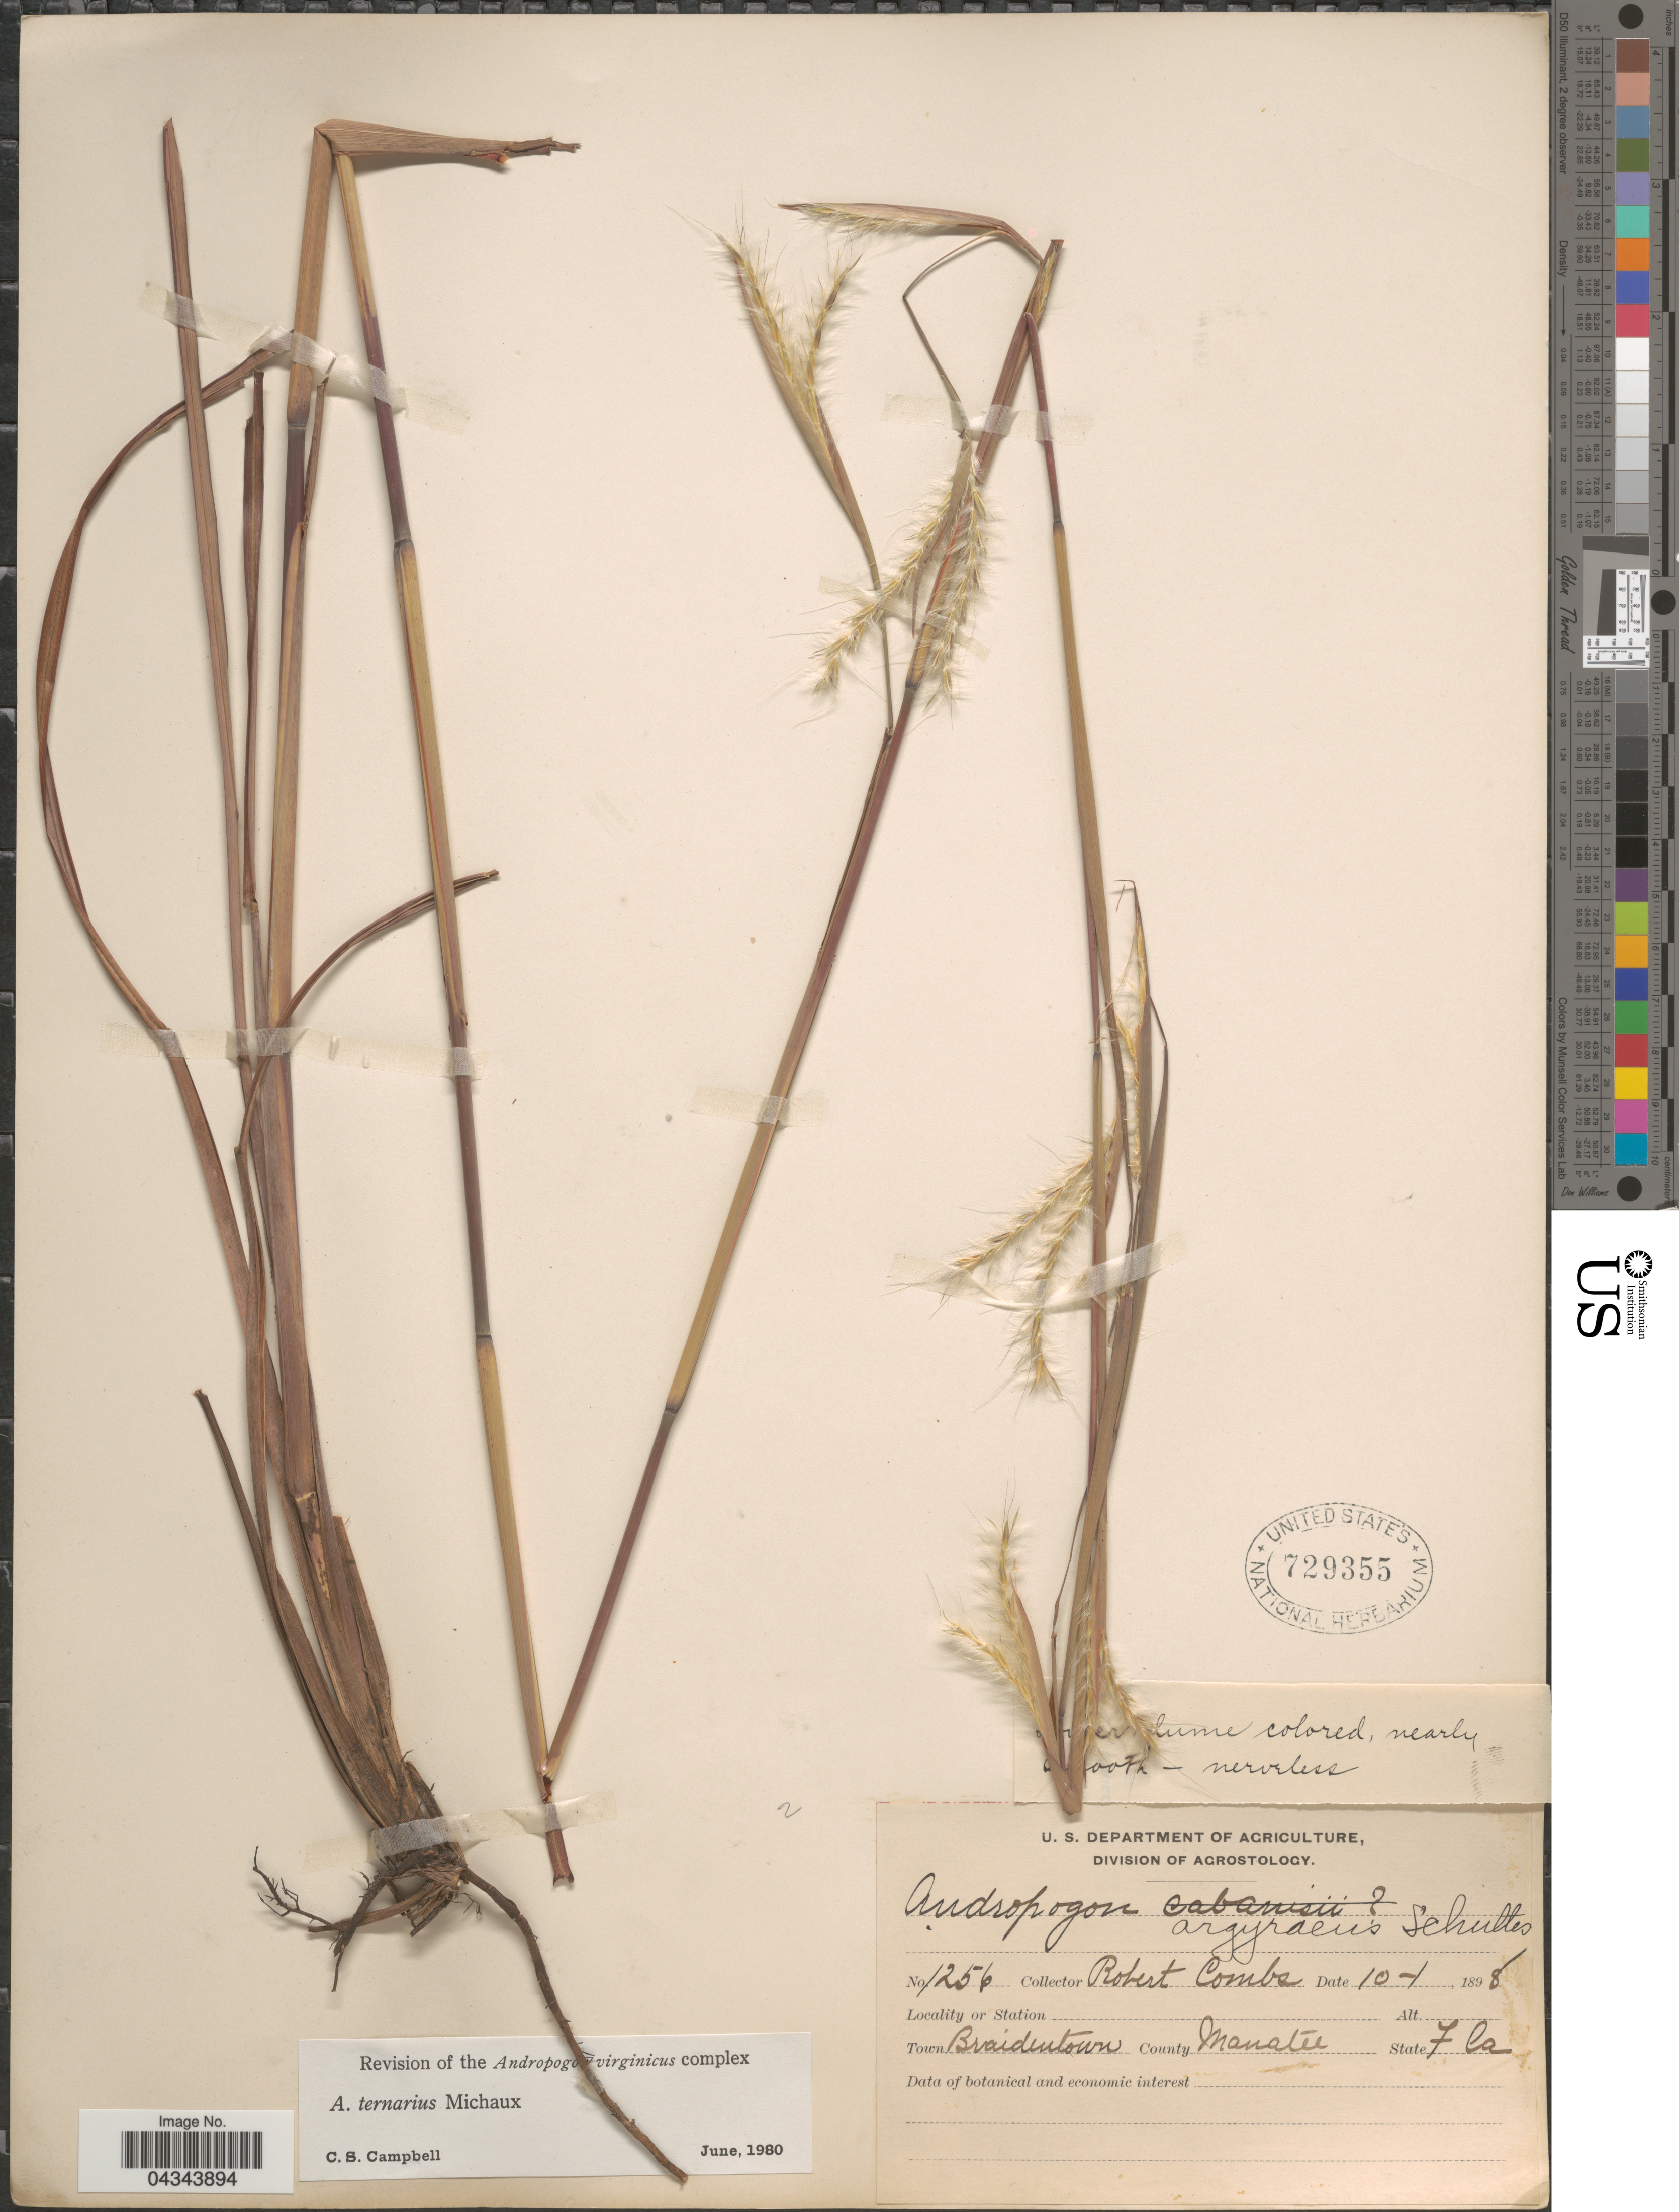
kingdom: Plantae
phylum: Tracheophyta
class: Liliopsida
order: Poales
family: Poaceae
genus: Andropogon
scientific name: Andropogon ternarius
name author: Michx.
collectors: R. Combs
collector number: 1256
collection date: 1898-10-01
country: United States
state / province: Florida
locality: Town Braidentown. County Manatee.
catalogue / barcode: US 729355